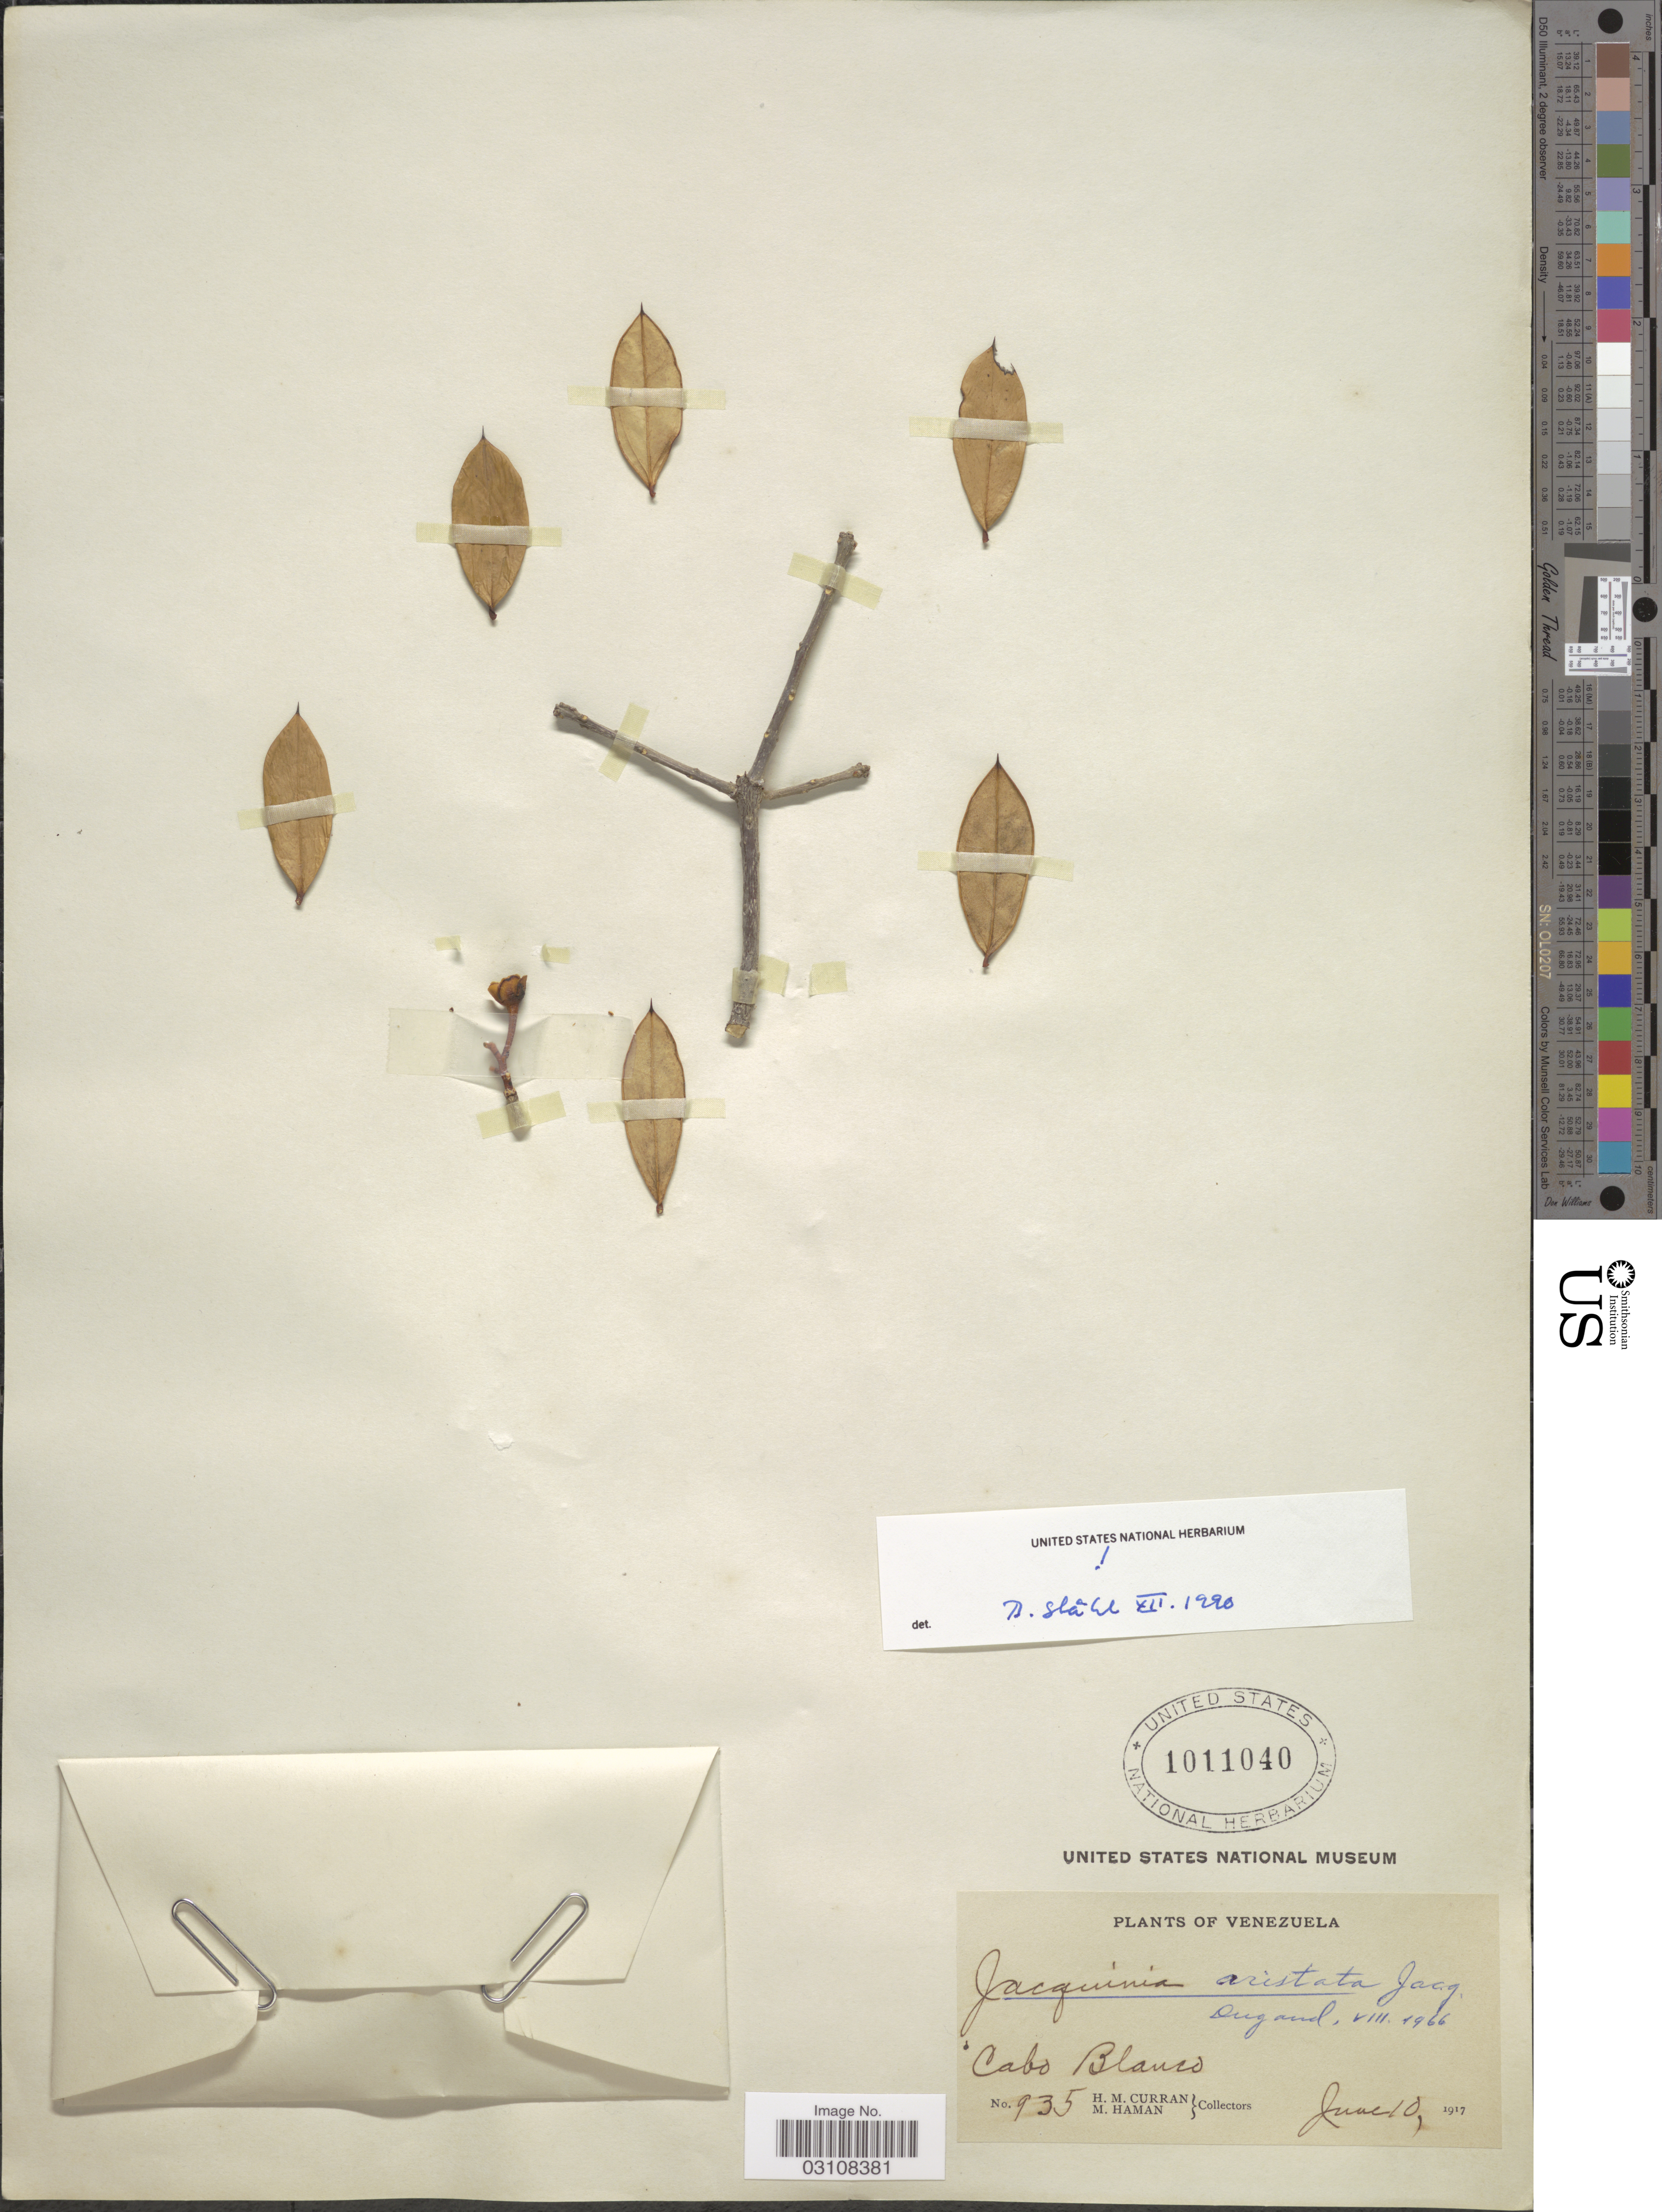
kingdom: Plantae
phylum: Tracheophyta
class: Magnoliopsida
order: Ericales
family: Primulaceae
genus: Bonellia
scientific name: Bonellia frutescens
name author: (Mill.) B. Ståhl & Källersjö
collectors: H. M. Curran & M. Haman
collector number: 935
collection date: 1917-06-10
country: Venezuela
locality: Cabo Blanco.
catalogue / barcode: US 1011040